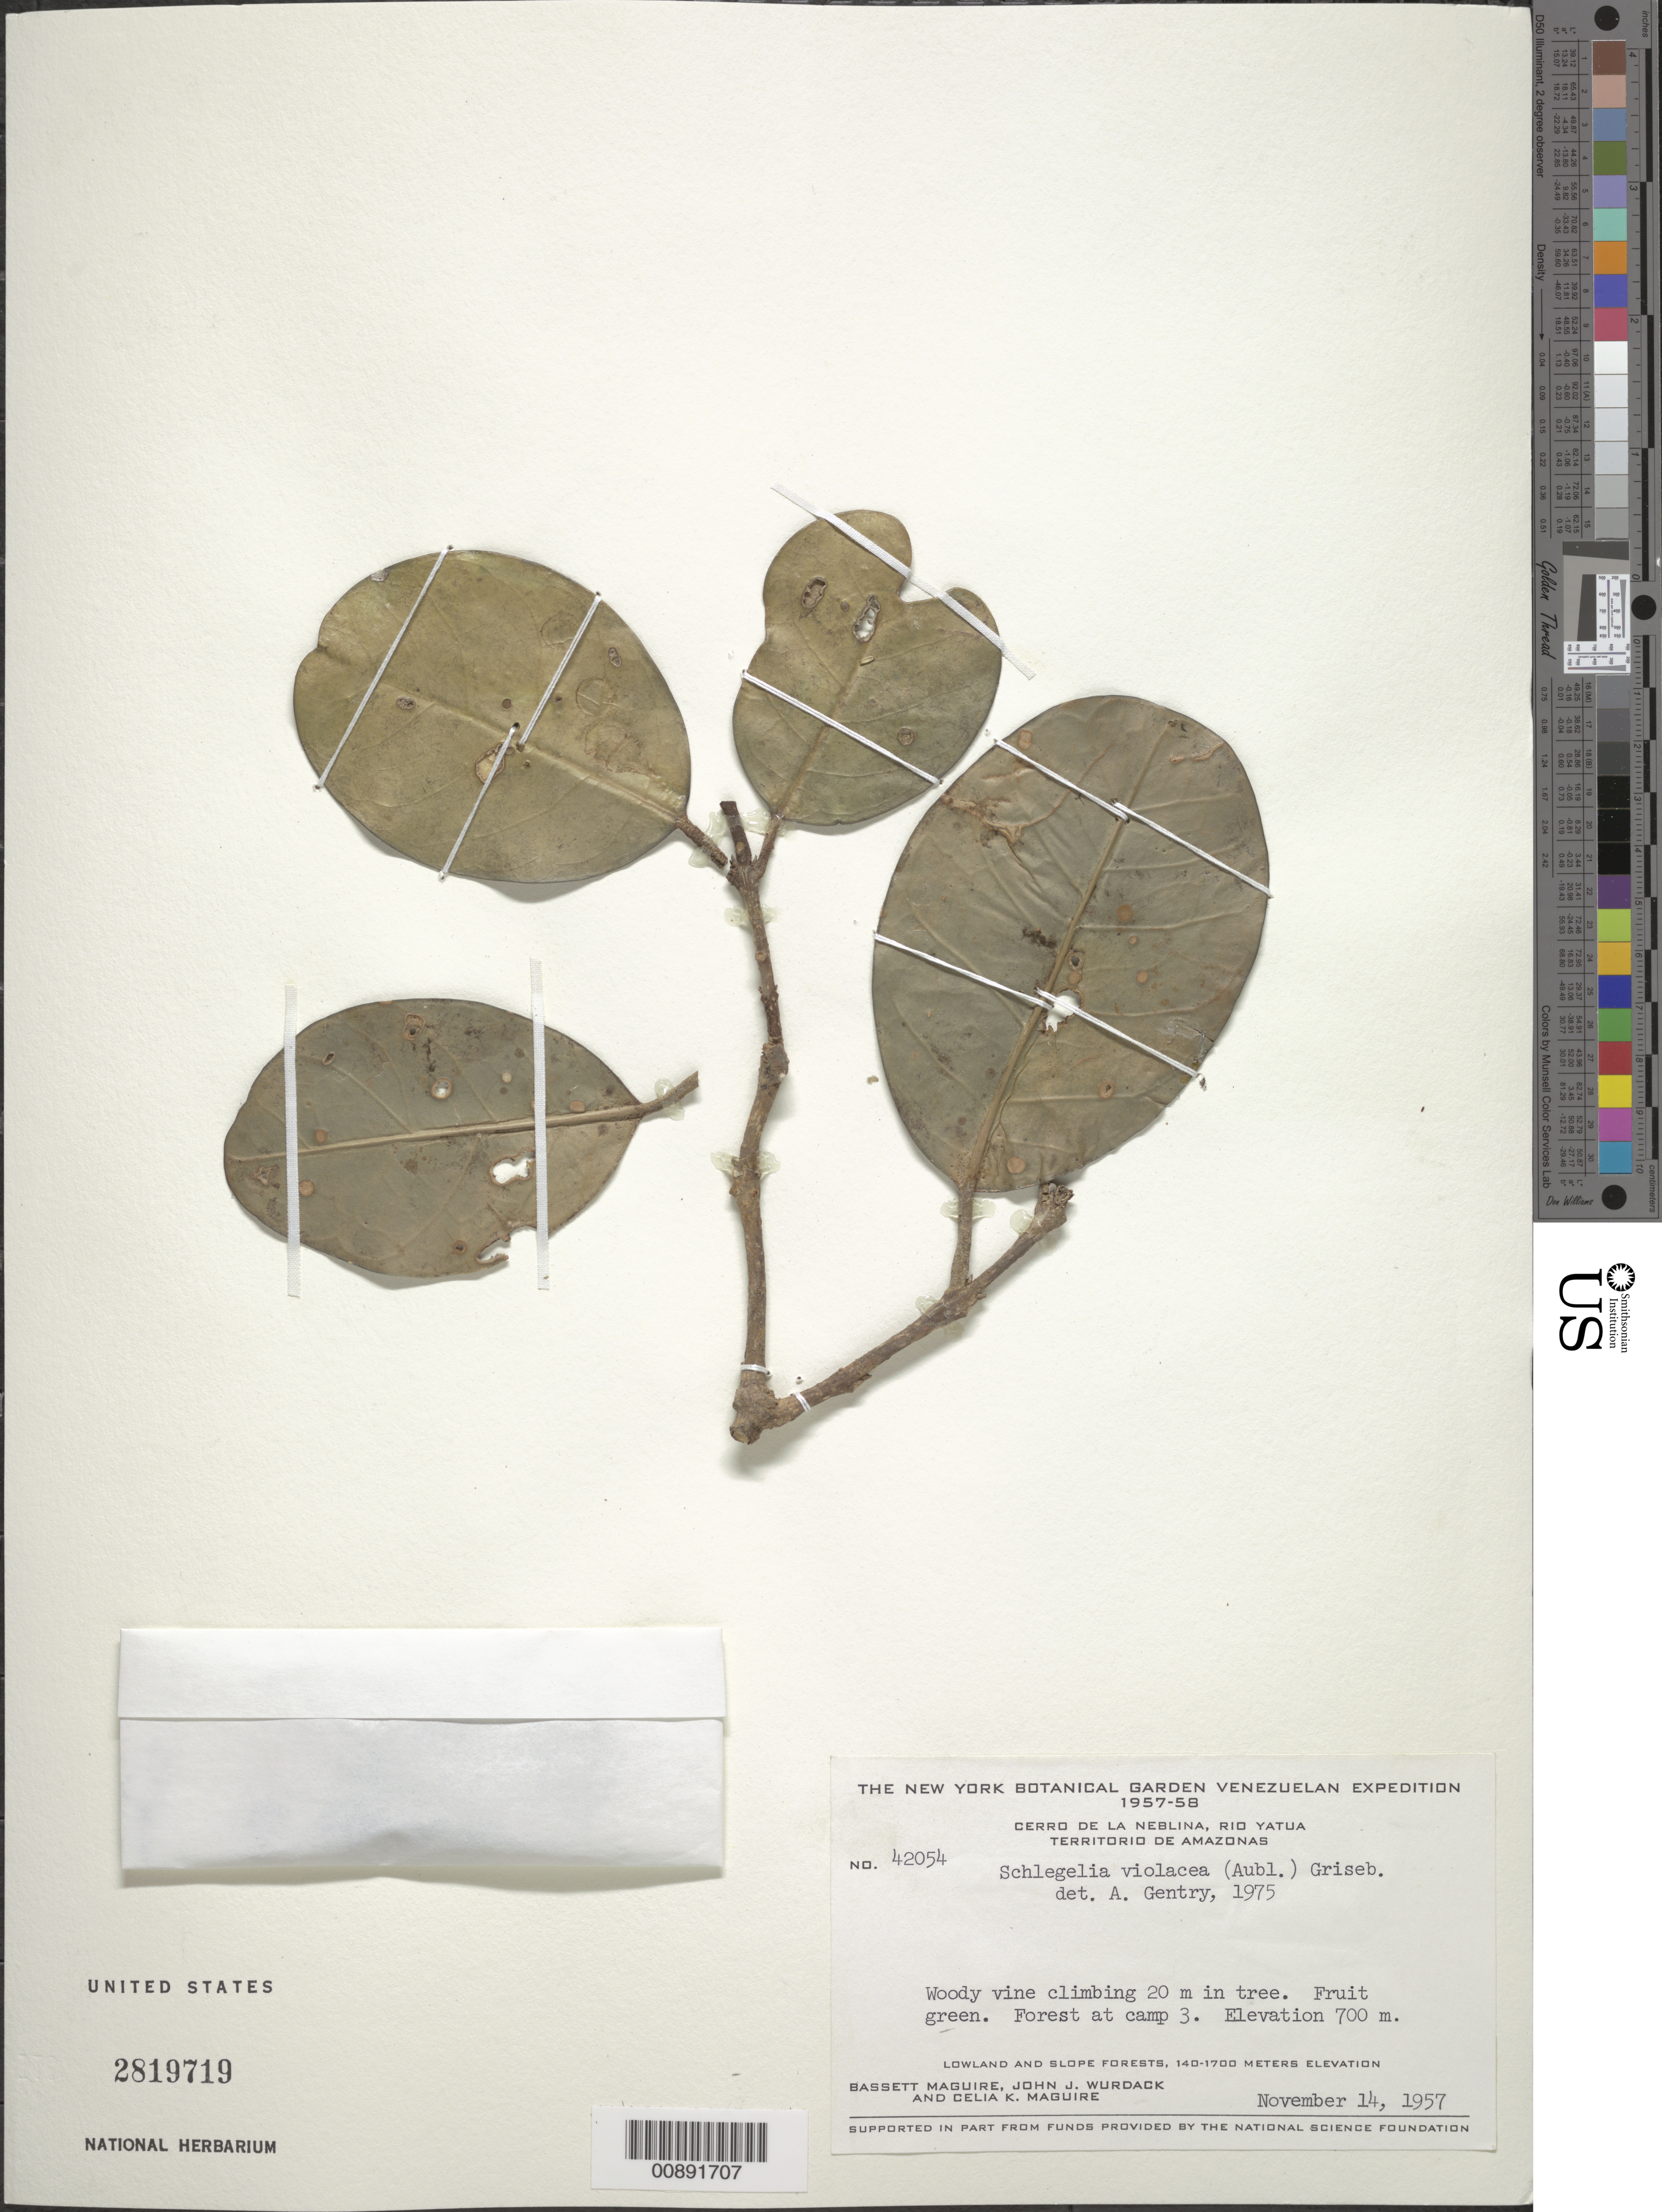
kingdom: Plantae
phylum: Tracheophyta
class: Magnoliopsida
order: Lamiales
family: Schlegeliaceae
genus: Schlegelia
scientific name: Schlegelia violacea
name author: (Aubl.) Griseb.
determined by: Gentry, A. H.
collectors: B. Maguire, J. J. Wurdack & C. K. Maguire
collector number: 42054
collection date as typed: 14-Nov-57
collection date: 1957-11-14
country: Venezuela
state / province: Amazonas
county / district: Río Negro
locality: Cerro de la Neblina, Río Yatua, Camp 3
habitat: Climbing 20m in tree; lowland & slope forests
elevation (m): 700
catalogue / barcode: US 2819719